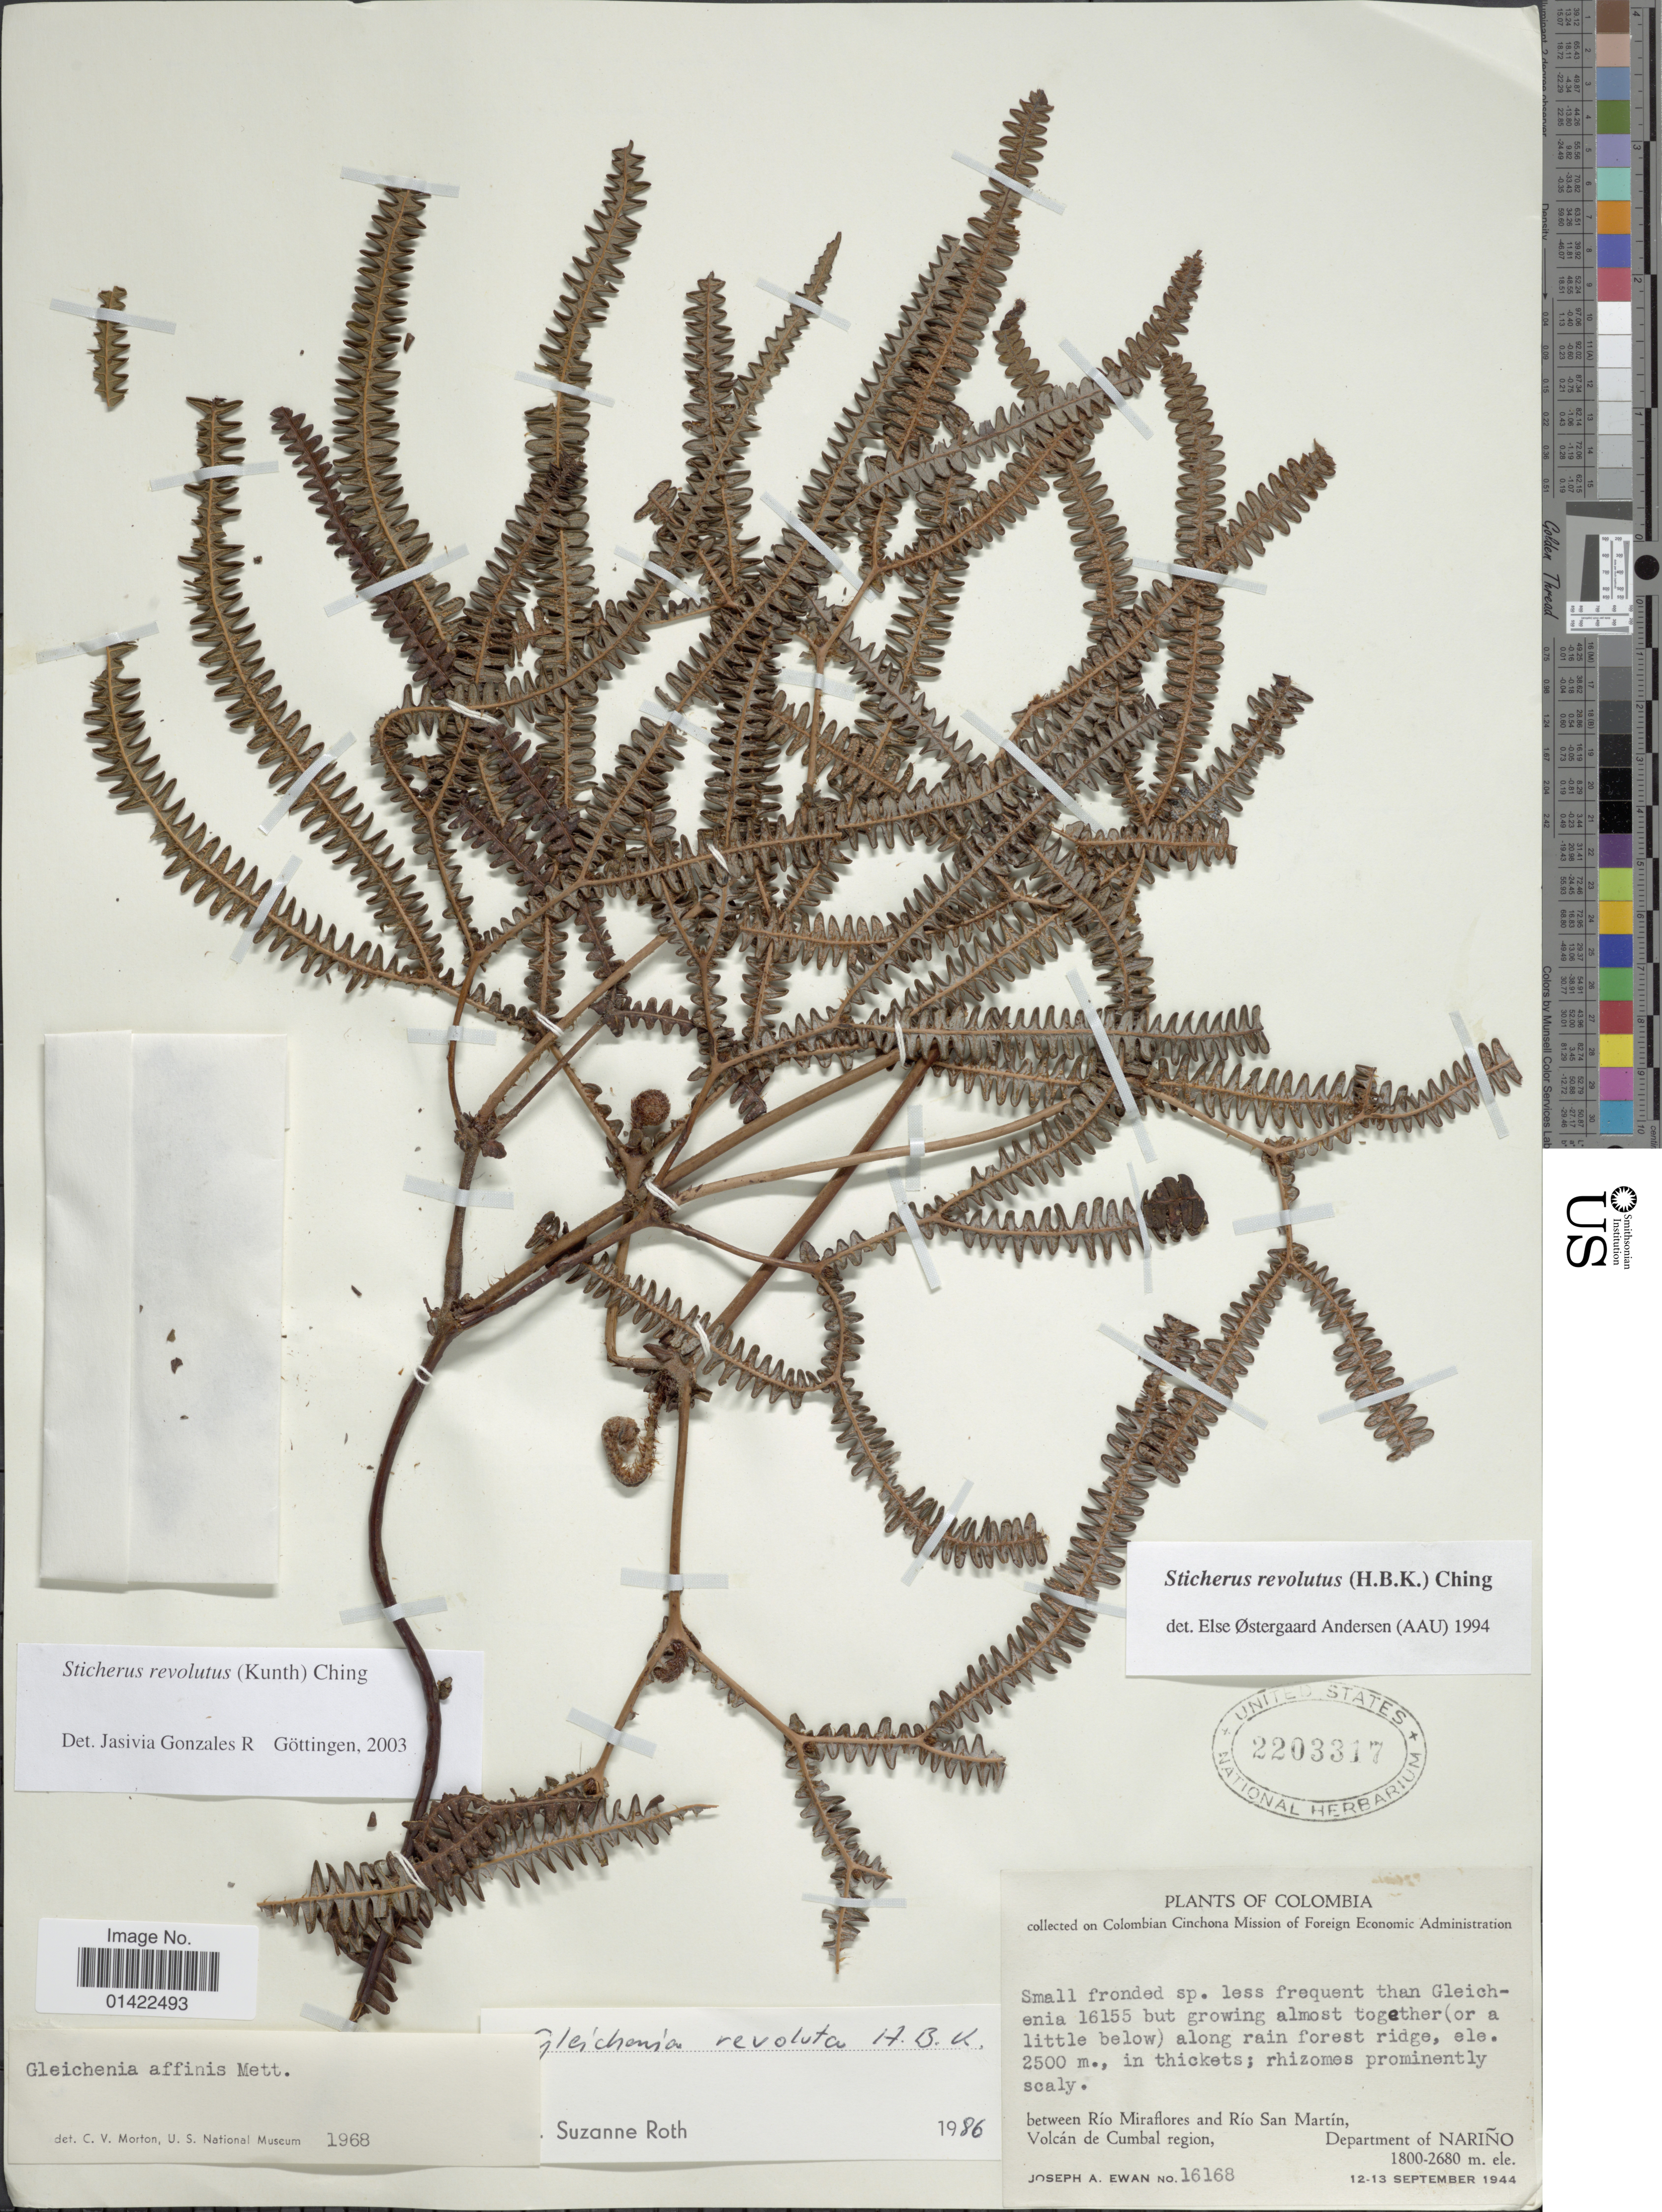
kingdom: Plantae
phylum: Tracheophyta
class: Polypodiopsida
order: Gleicheniales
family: Gleicheniaceae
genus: Sticherus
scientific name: Sticherus revolutus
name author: (Kunth) Ching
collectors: J. A. Ewan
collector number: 16168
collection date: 1944-09-12/1944-09-13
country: Colombia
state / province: Nariño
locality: Between Rí Miraflores and Río San Martín, Volcán de Cumbal region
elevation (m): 2500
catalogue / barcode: US 2203317